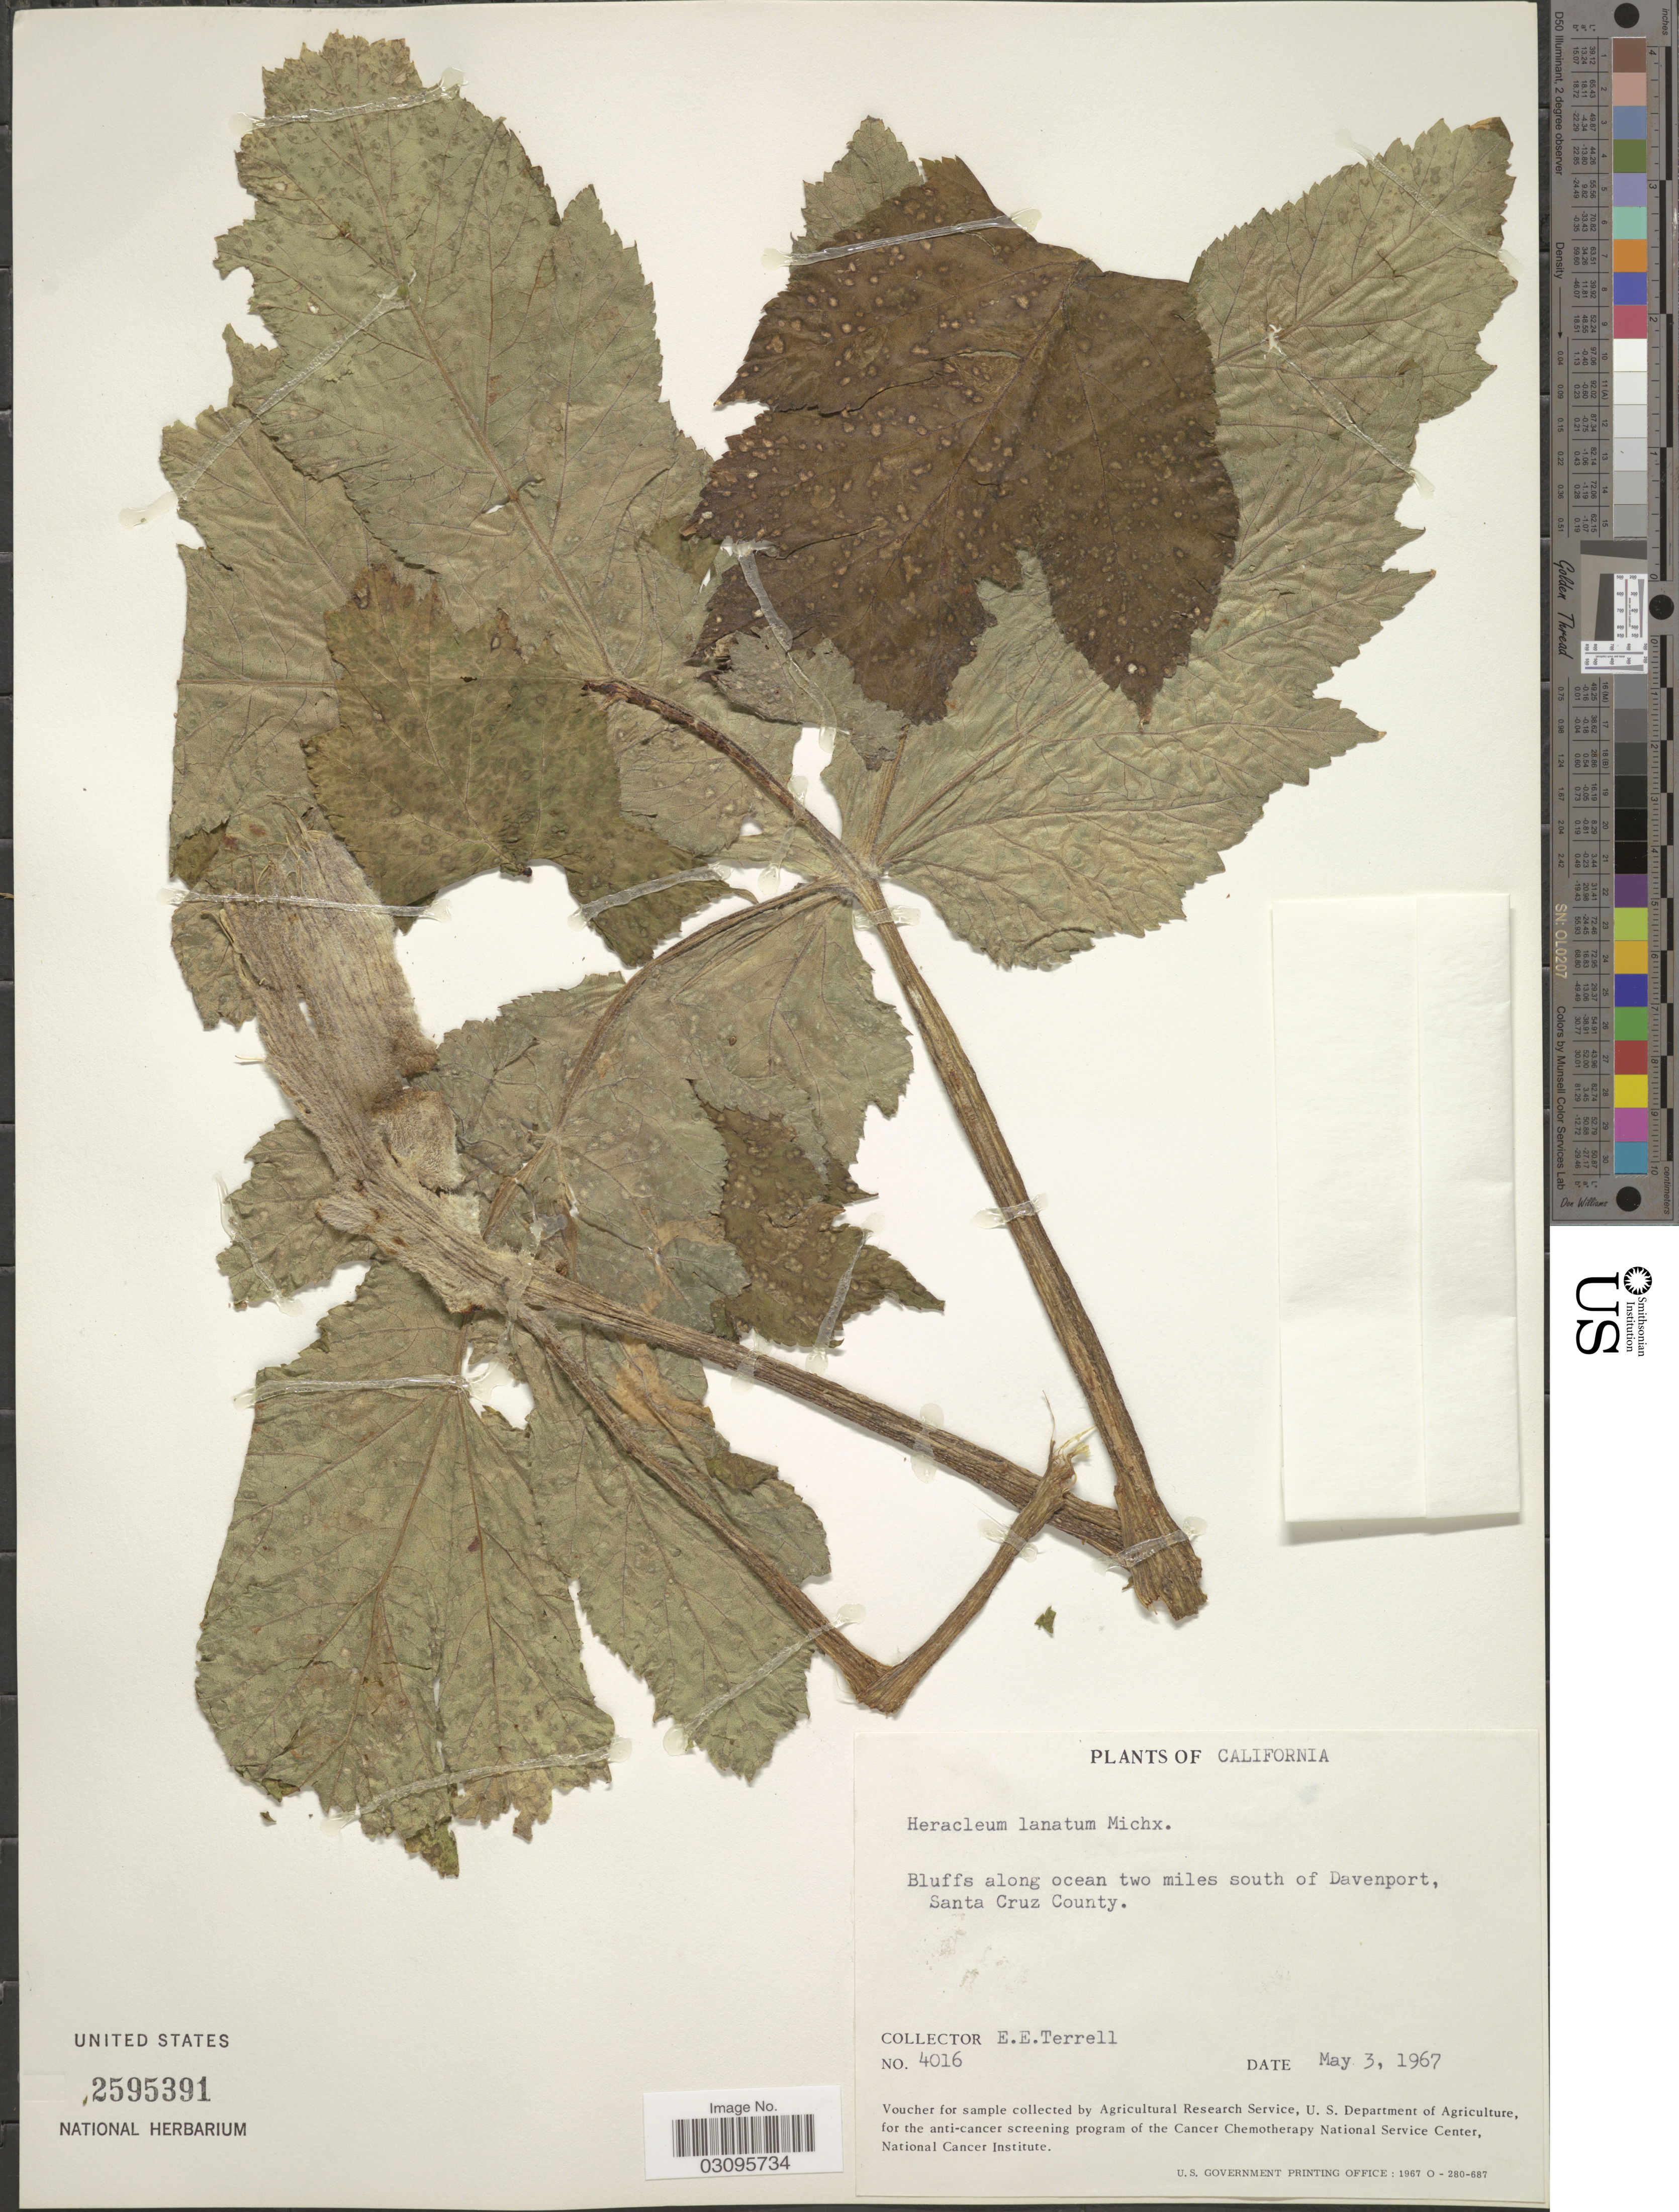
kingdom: Plantae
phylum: Tracheophyta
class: Magnoliopsida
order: Apiales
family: Apiaceae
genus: Heracleum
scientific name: Heracleum lanatum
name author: Michx.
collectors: E. E. Terrell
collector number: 4016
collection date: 1967-05-03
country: United States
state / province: California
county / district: Santa Cruz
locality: Bluffs along ocean two miles south of Davenport, Santa Cruz County.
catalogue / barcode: US 2595391